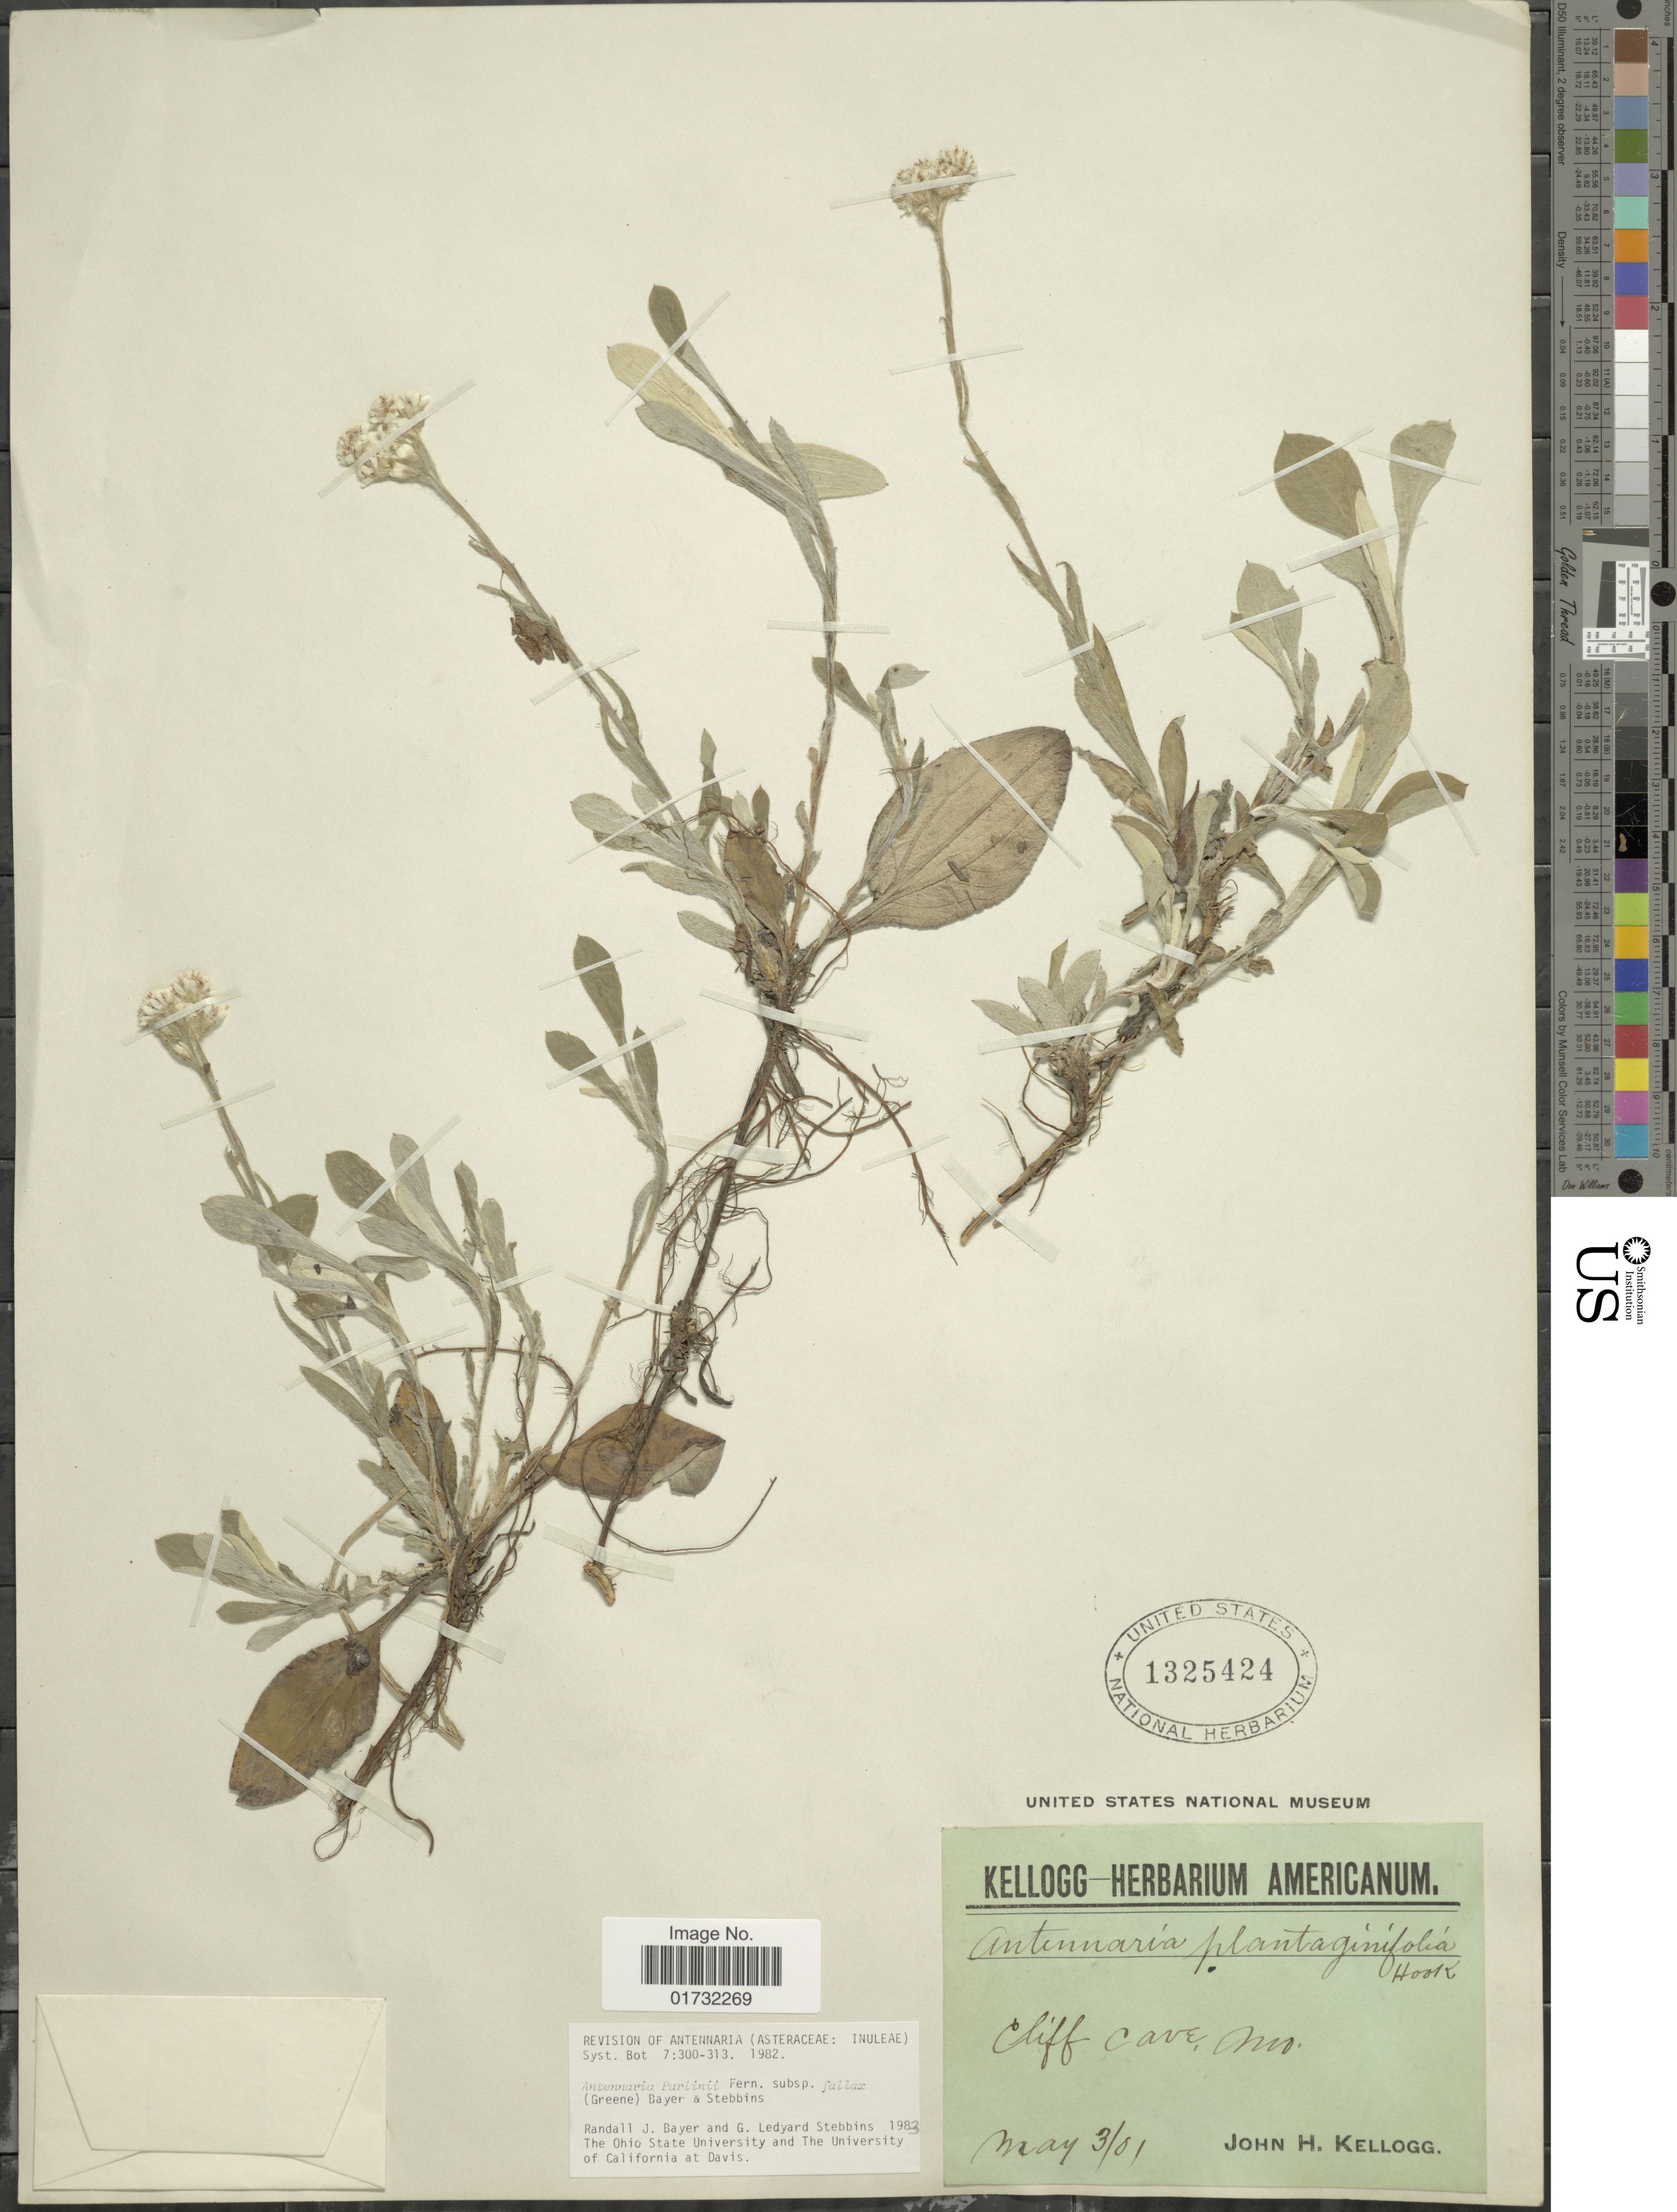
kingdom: Plantae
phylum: Tracheophyta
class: Magnoliopsida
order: Asterales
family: Asteraceae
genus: Antennaria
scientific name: Antennaria parlinii subsp. fallax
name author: (Greene) R.J. Bayer & Stebbins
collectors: J. H. Kellogg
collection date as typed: Transcribed d/m/y: 3/5/1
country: United States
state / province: Missouri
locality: Cliff Cave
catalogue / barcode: US 1325424